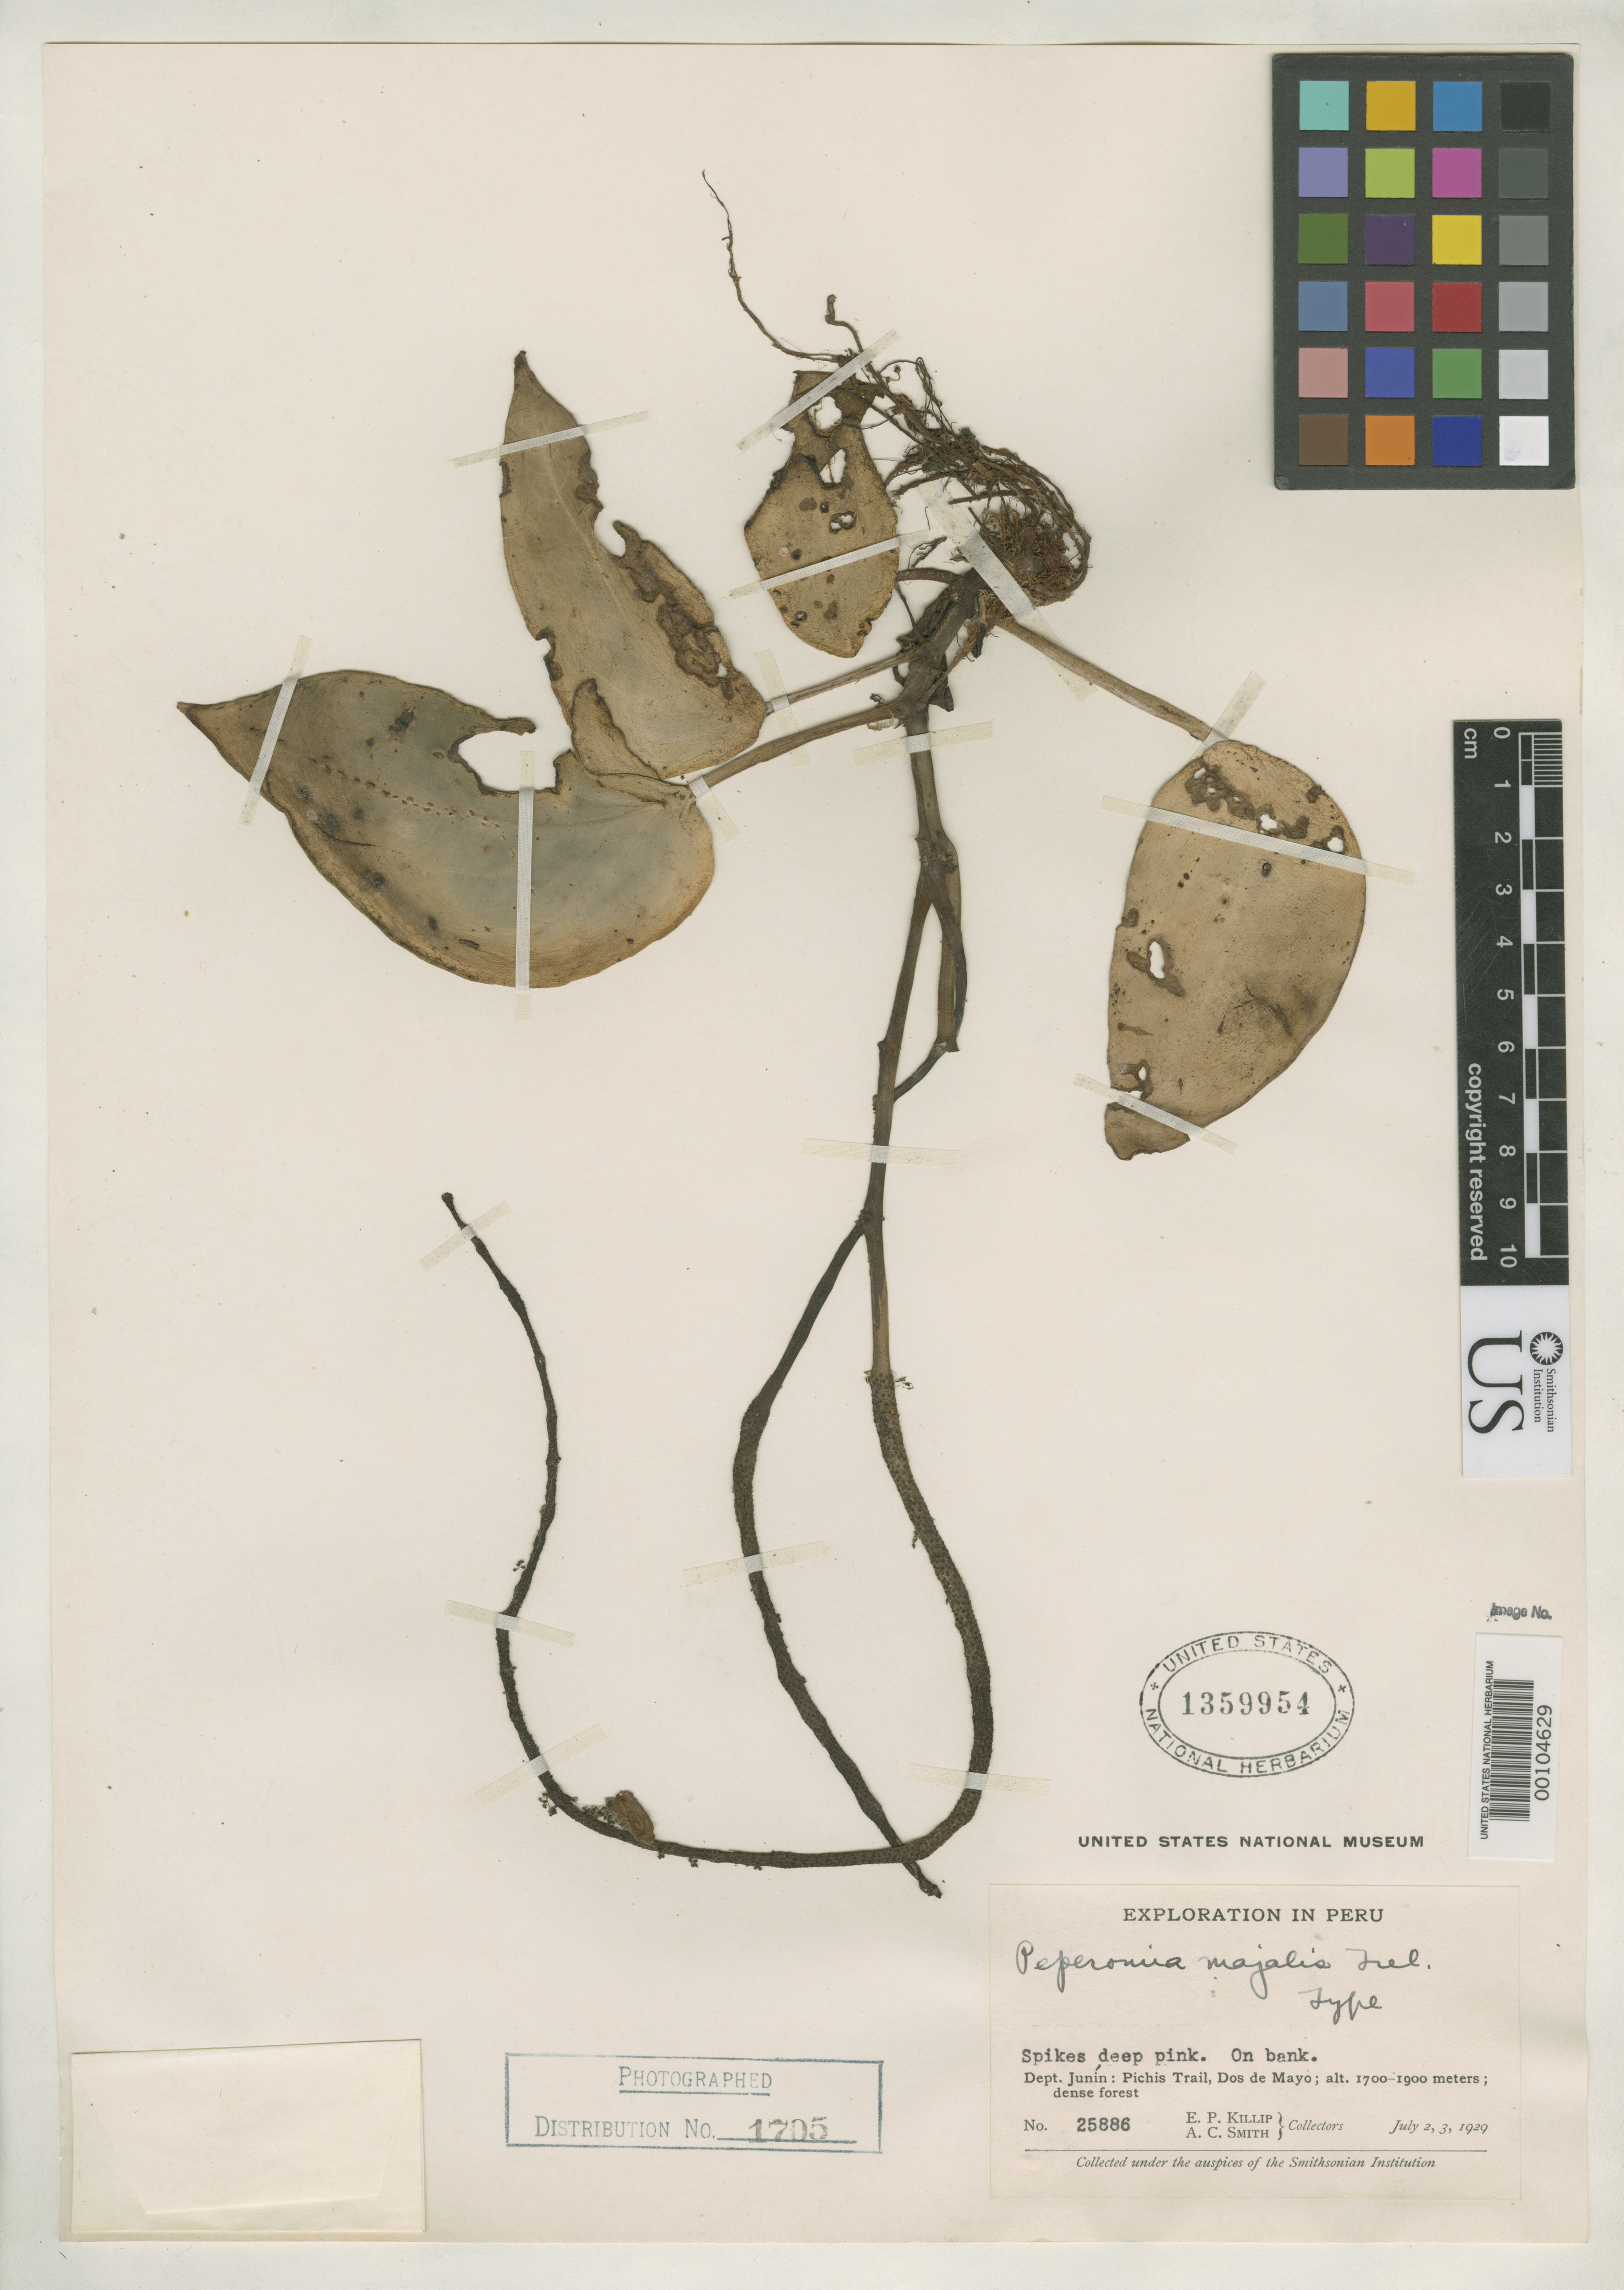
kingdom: Plantae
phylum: Tracheophyta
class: Magnoliopsida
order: Piperales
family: Piperaceae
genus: Peperomia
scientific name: Peperomia majalis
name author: Trel. in J.F. Macbr.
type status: Holotype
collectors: E. P. Killip & A. C. Smith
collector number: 25886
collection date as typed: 02 Jul 1929 to 03 Jul 1929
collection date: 1929-07-02/1929-07-03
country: Peru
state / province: Junín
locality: Pichis Trail, Dos de Mayo.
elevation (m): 1700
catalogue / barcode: US 1359954